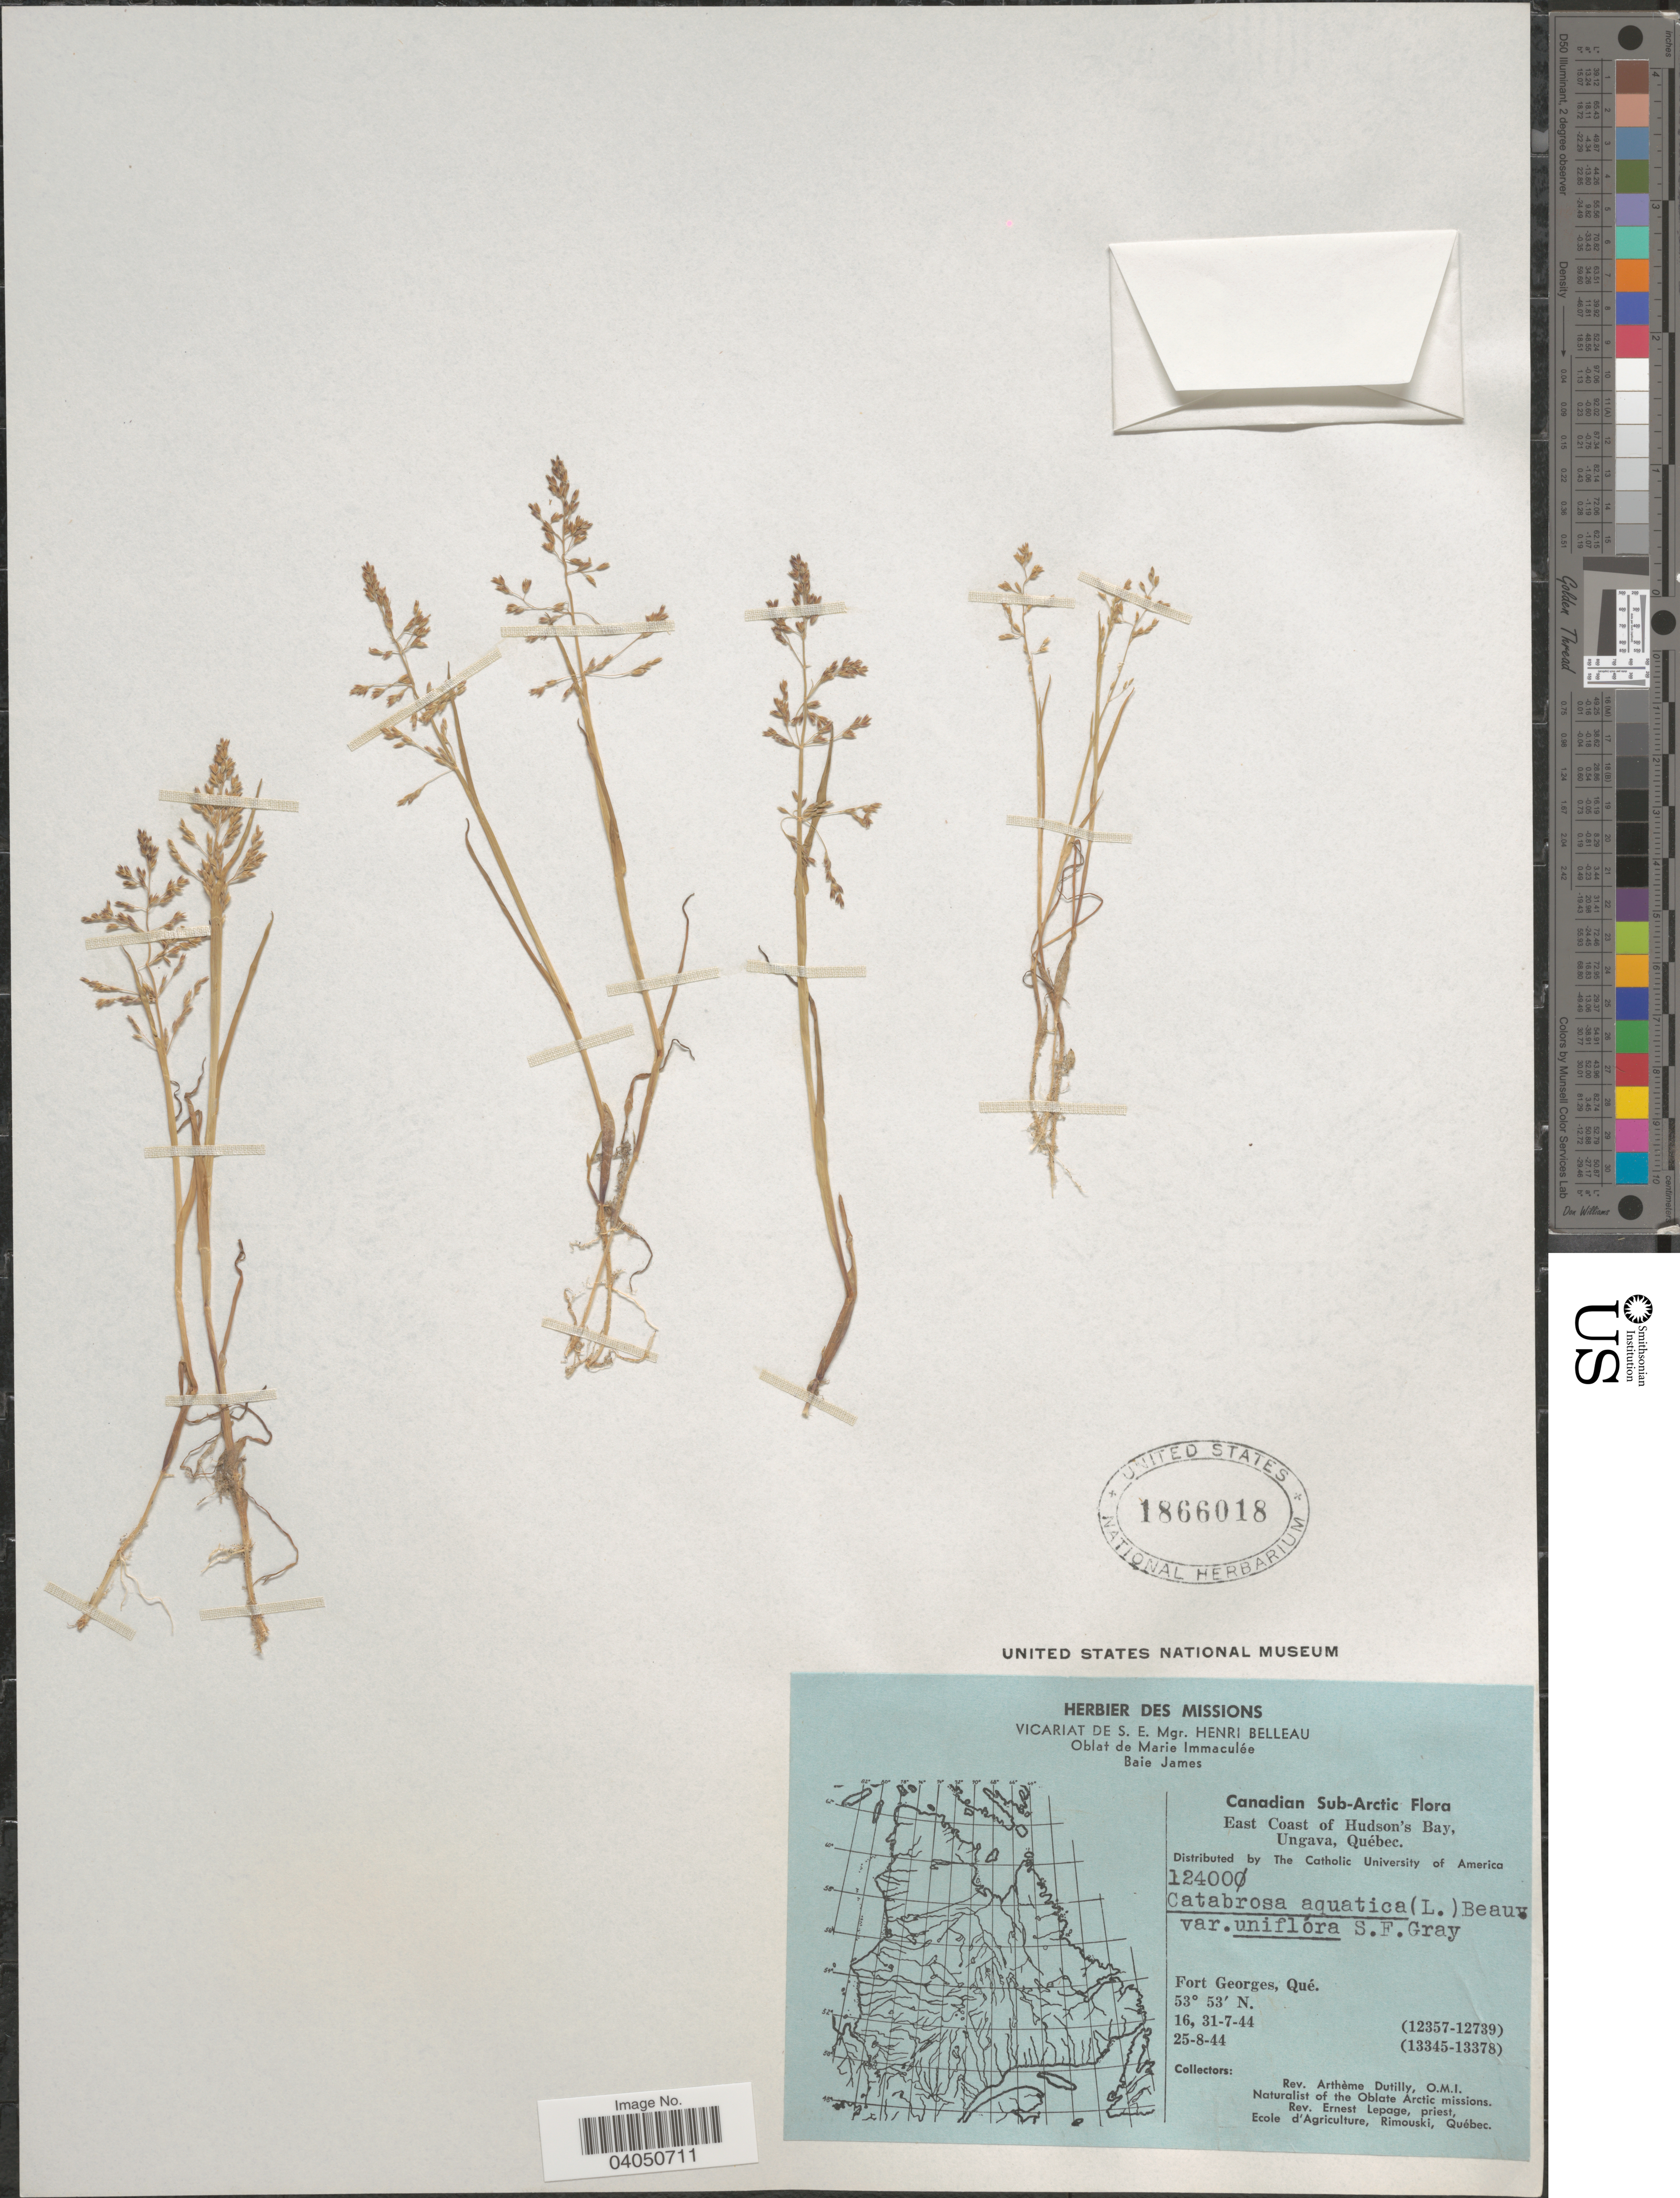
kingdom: Plantae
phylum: Tracheophyta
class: Liliopsida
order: Poales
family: Poaceae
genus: Catabrosa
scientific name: Catabrosa aquatica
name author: (L.) P. Beauv.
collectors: A. Dutilly & E. Lepage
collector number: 12400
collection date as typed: Transcribed d/m/y: 16/7/44 to 25/8/44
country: Canada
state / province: Quebec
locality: Canadian Sub-Arctic. East Coast of Hudson's Bay, Ungava. Fort Georges.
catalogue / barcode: US 1866018